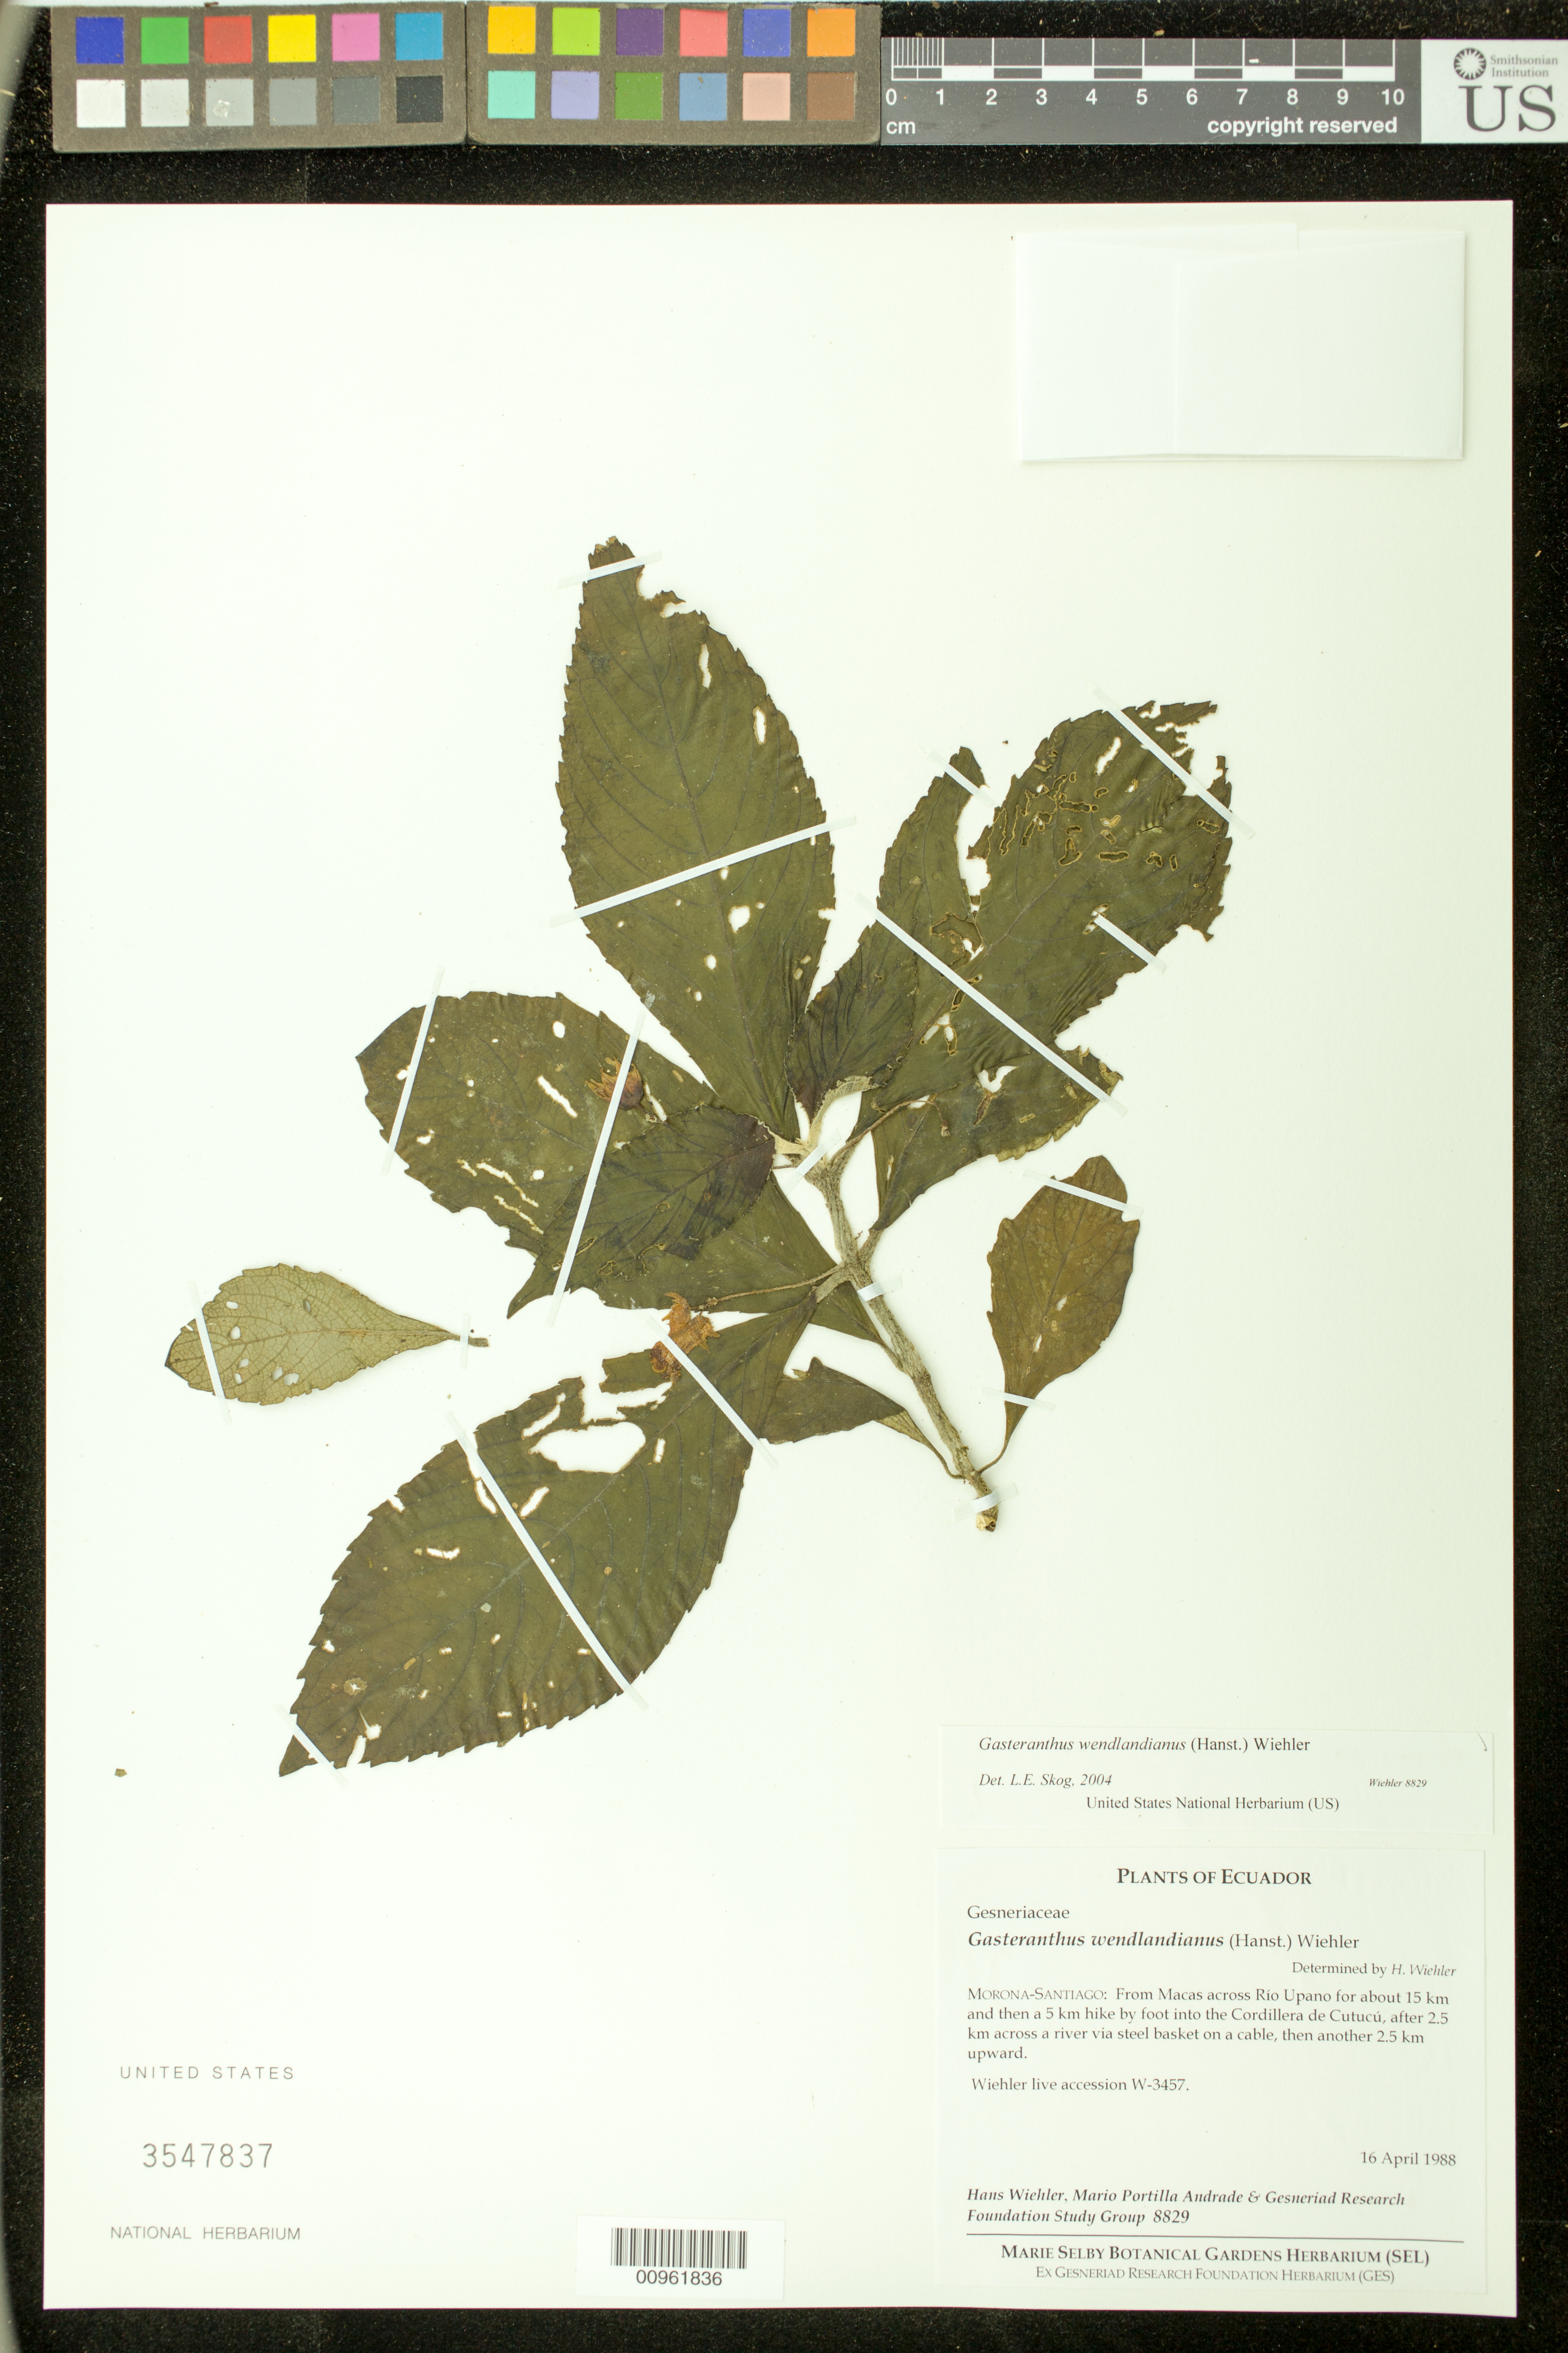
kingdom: Plantae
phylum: Tracheophyta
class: Magnoliopsida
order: Lamiales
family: Gesneriaceae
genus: Gasteranthus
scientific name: Gasteranthus wendlandianus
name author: (Hanst.) Wiehler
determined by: Skog, Laurence E.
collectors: H. J. Wiehler, M. Portilla Andrade & GRF Study Group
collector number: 8829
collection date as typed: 16 Apr 1988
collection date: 1988-04-16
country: Ecuador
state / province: Morona-Santiago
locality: Morona-Santiago: from Macas across Rio Upano for about 15 km and then a 5 km hike by foot into the Cordillera de Cutucú, after 2.5 km across a river via steel basket on a cable, then another 2.5 km upward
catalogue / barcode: US 3547837